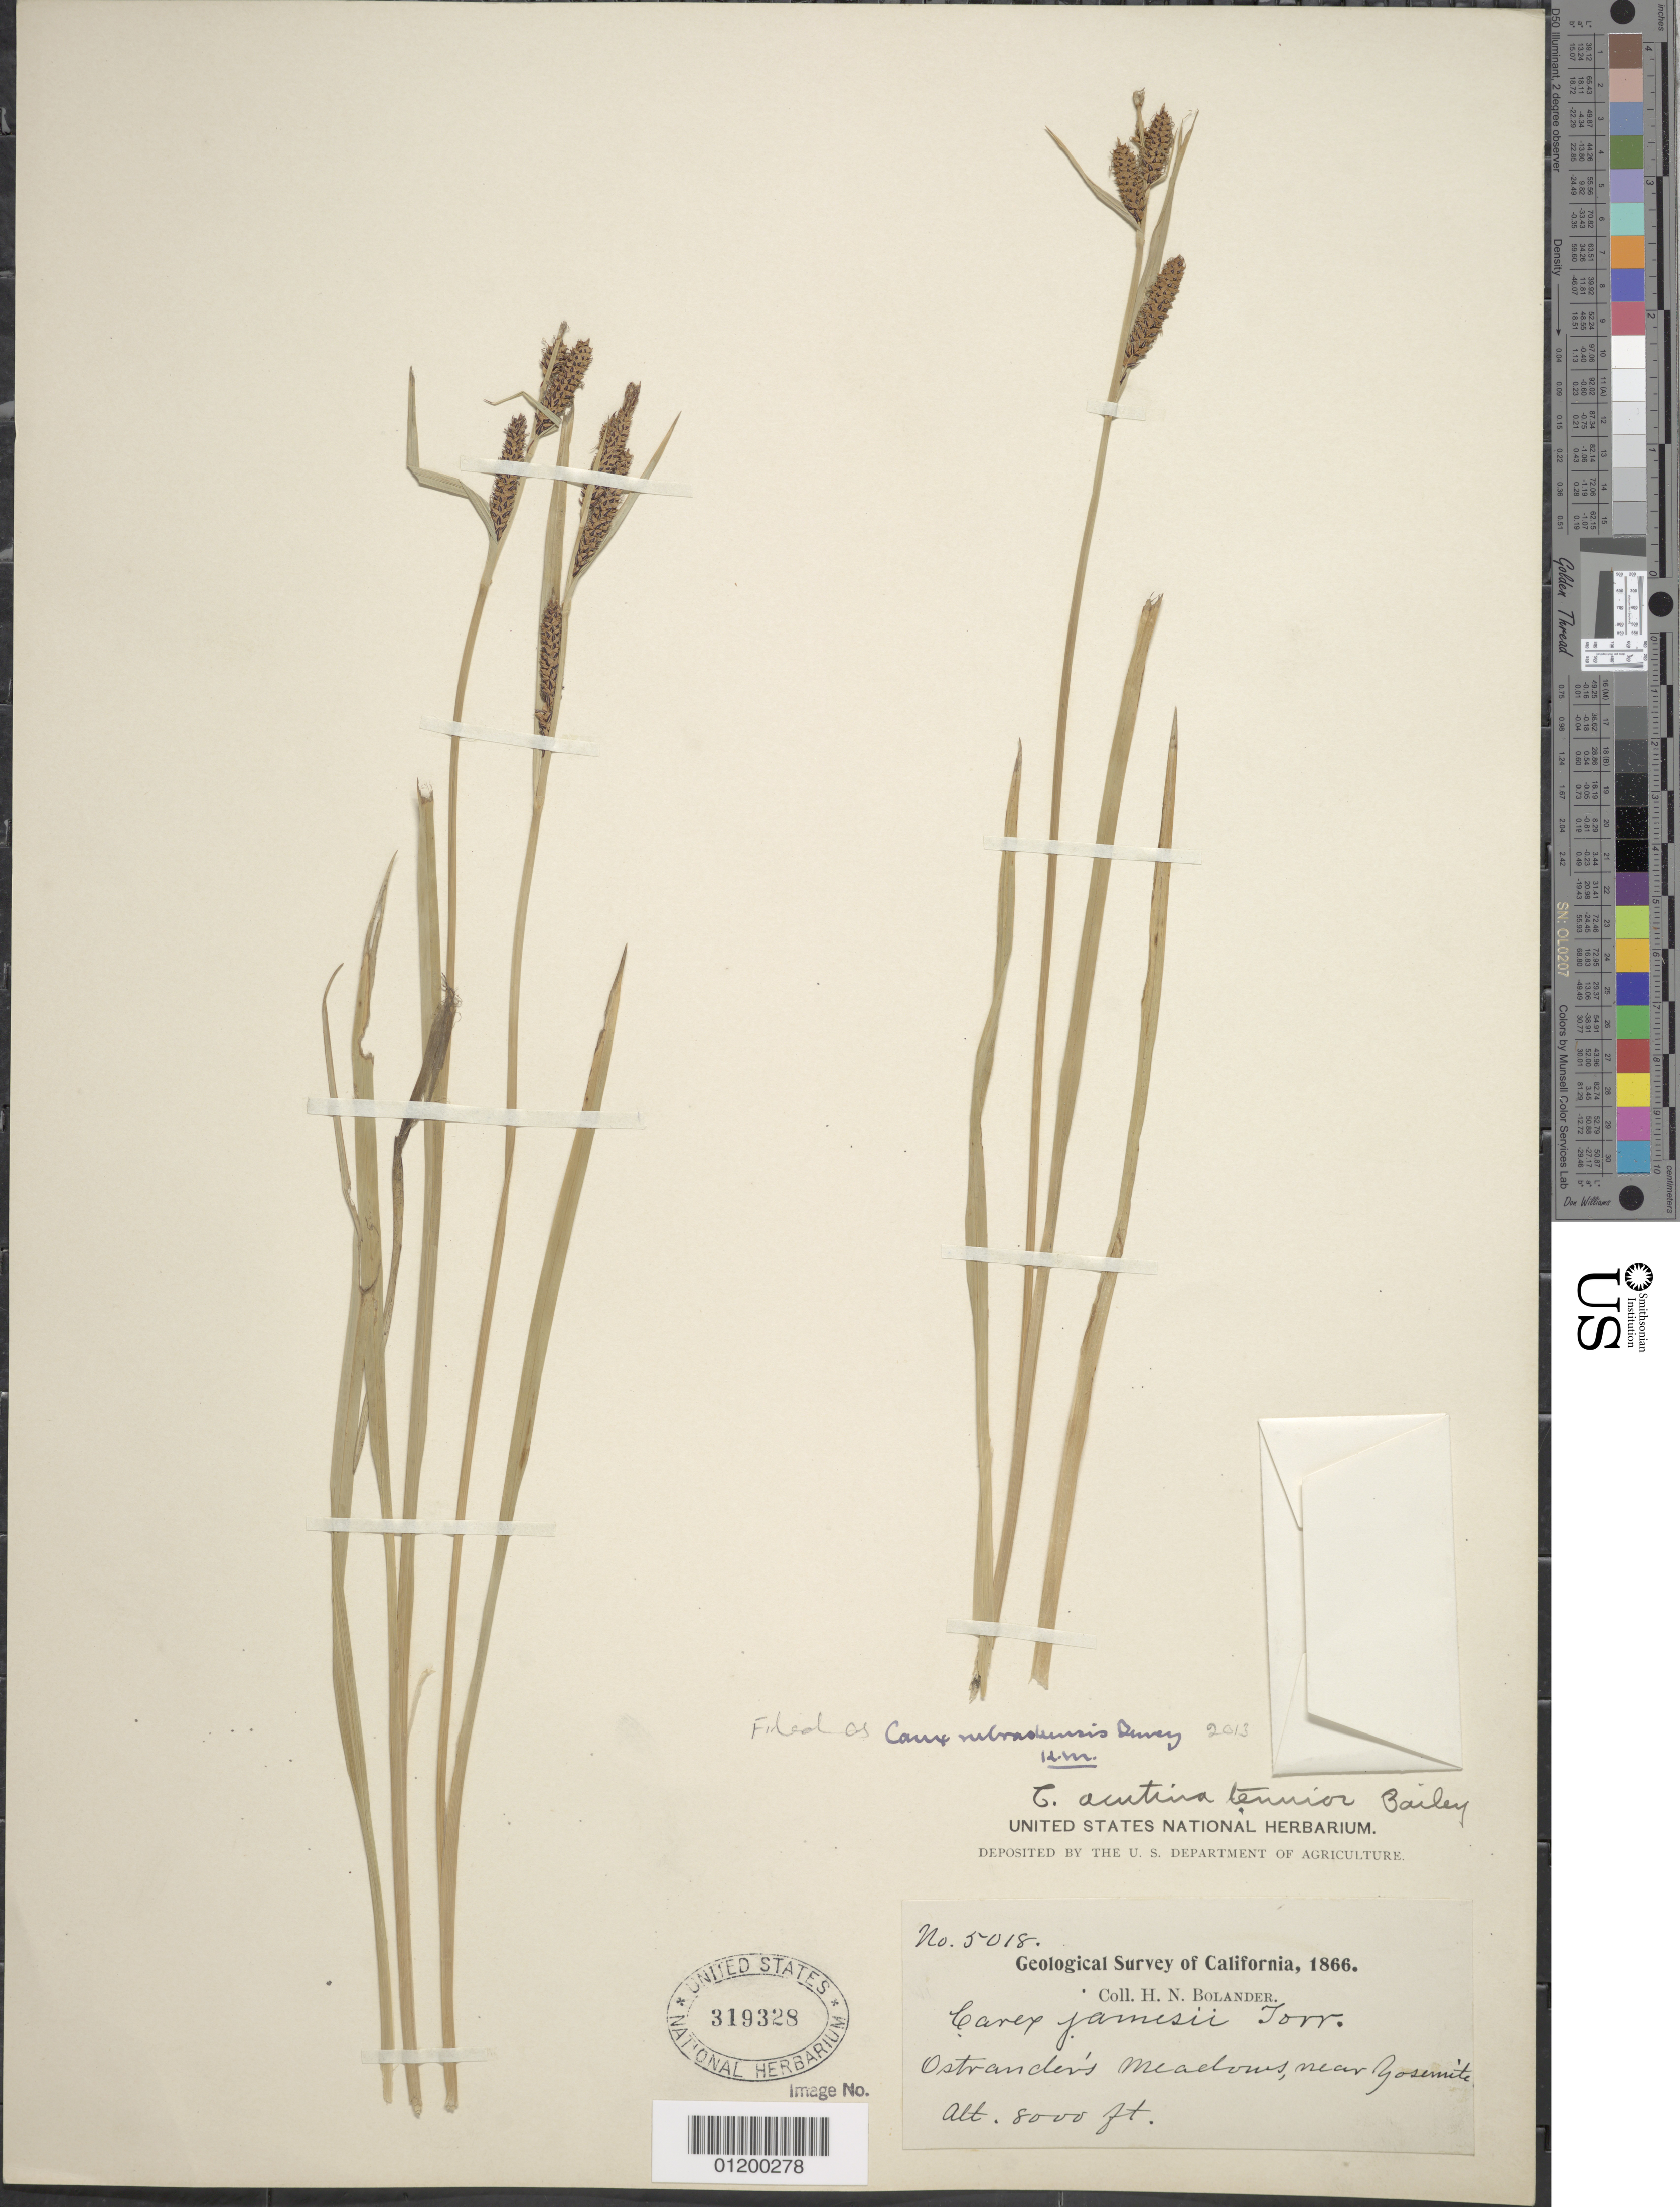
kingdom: Plantae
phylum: Tracheophyta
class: Liliopsida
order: Poales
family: Cyperaceae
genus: Carex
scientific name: Carex nebrascensis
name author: Dewey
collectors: H. Bolander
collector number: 5018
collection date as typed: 1866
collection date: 1866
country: United States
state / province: California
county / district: Mariposa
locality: Ostrander's meadows, near Yosemite.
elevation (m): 2438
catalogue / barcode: US 319328